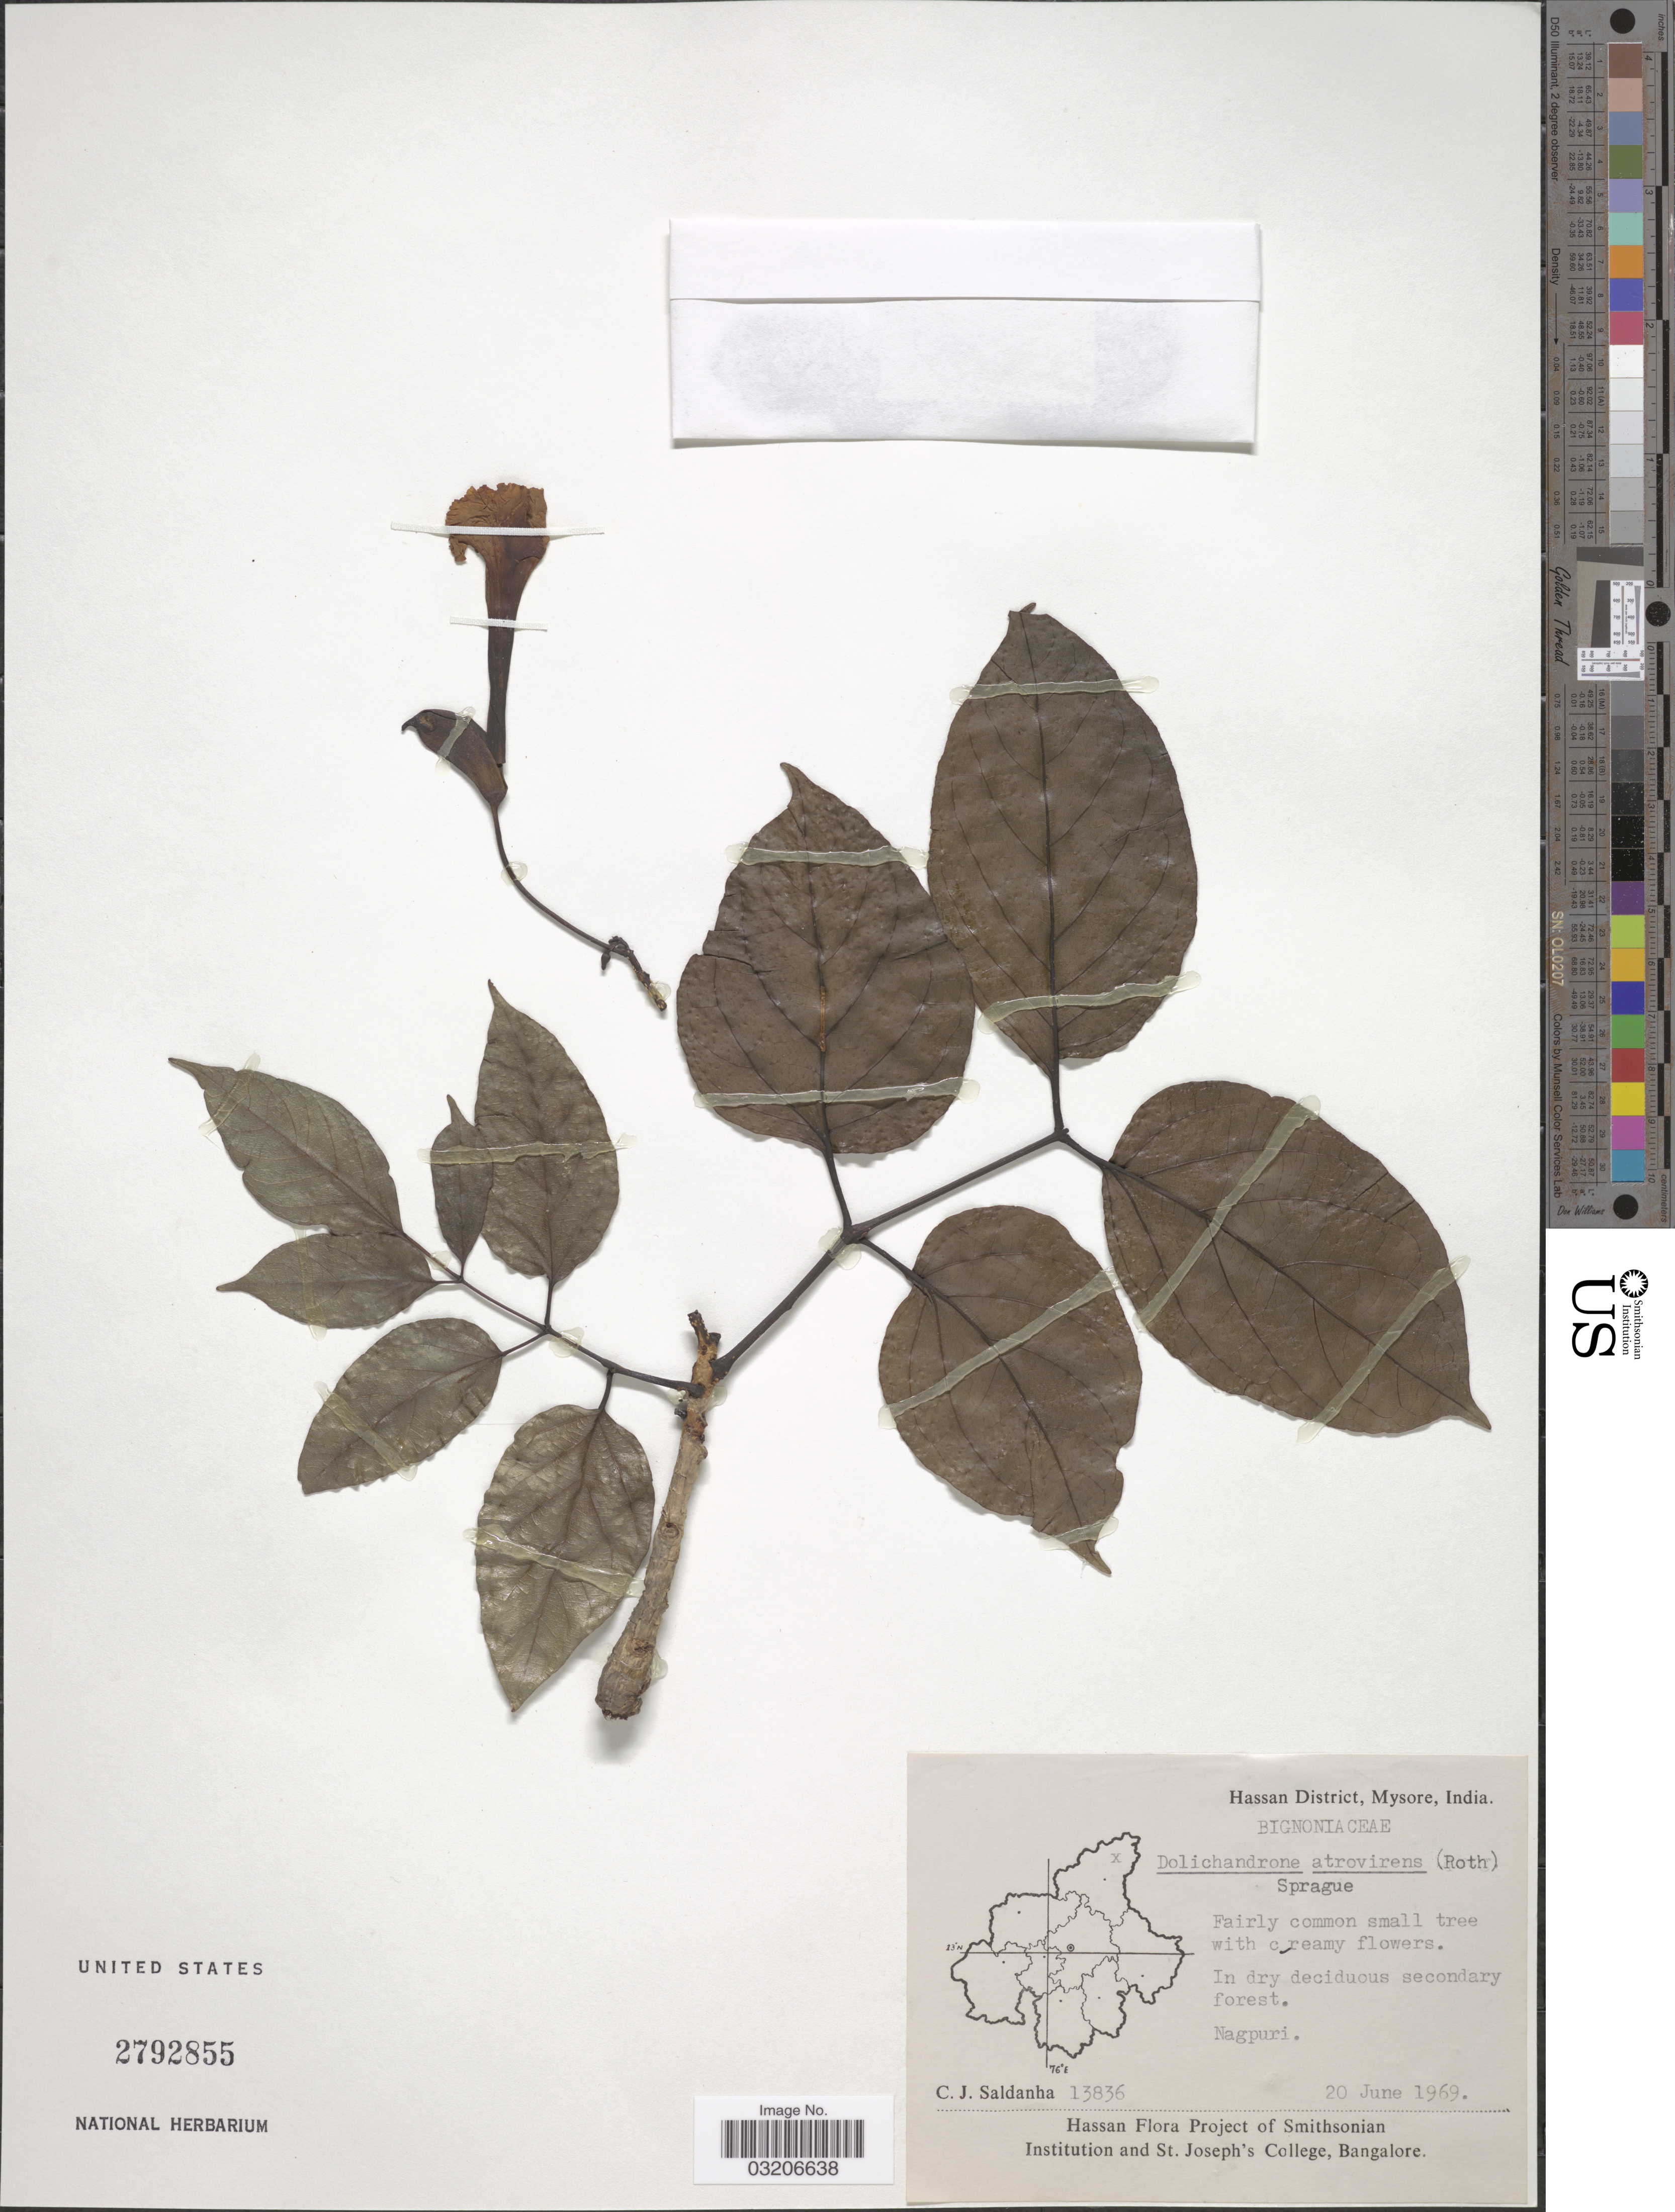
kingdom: Plantae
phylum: Tracheophyta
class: Magnoliopsida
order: Lamiales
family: Bignoniaceae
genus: Dolichandrone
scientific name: Dolichandrone atrovirens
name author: (Roth) K. Schum.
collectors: C. J. Saldanha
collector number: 13836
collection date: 1969-06-20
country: India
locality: Hassan District, Mysore. Nagpuri.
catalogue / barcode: US 2792855